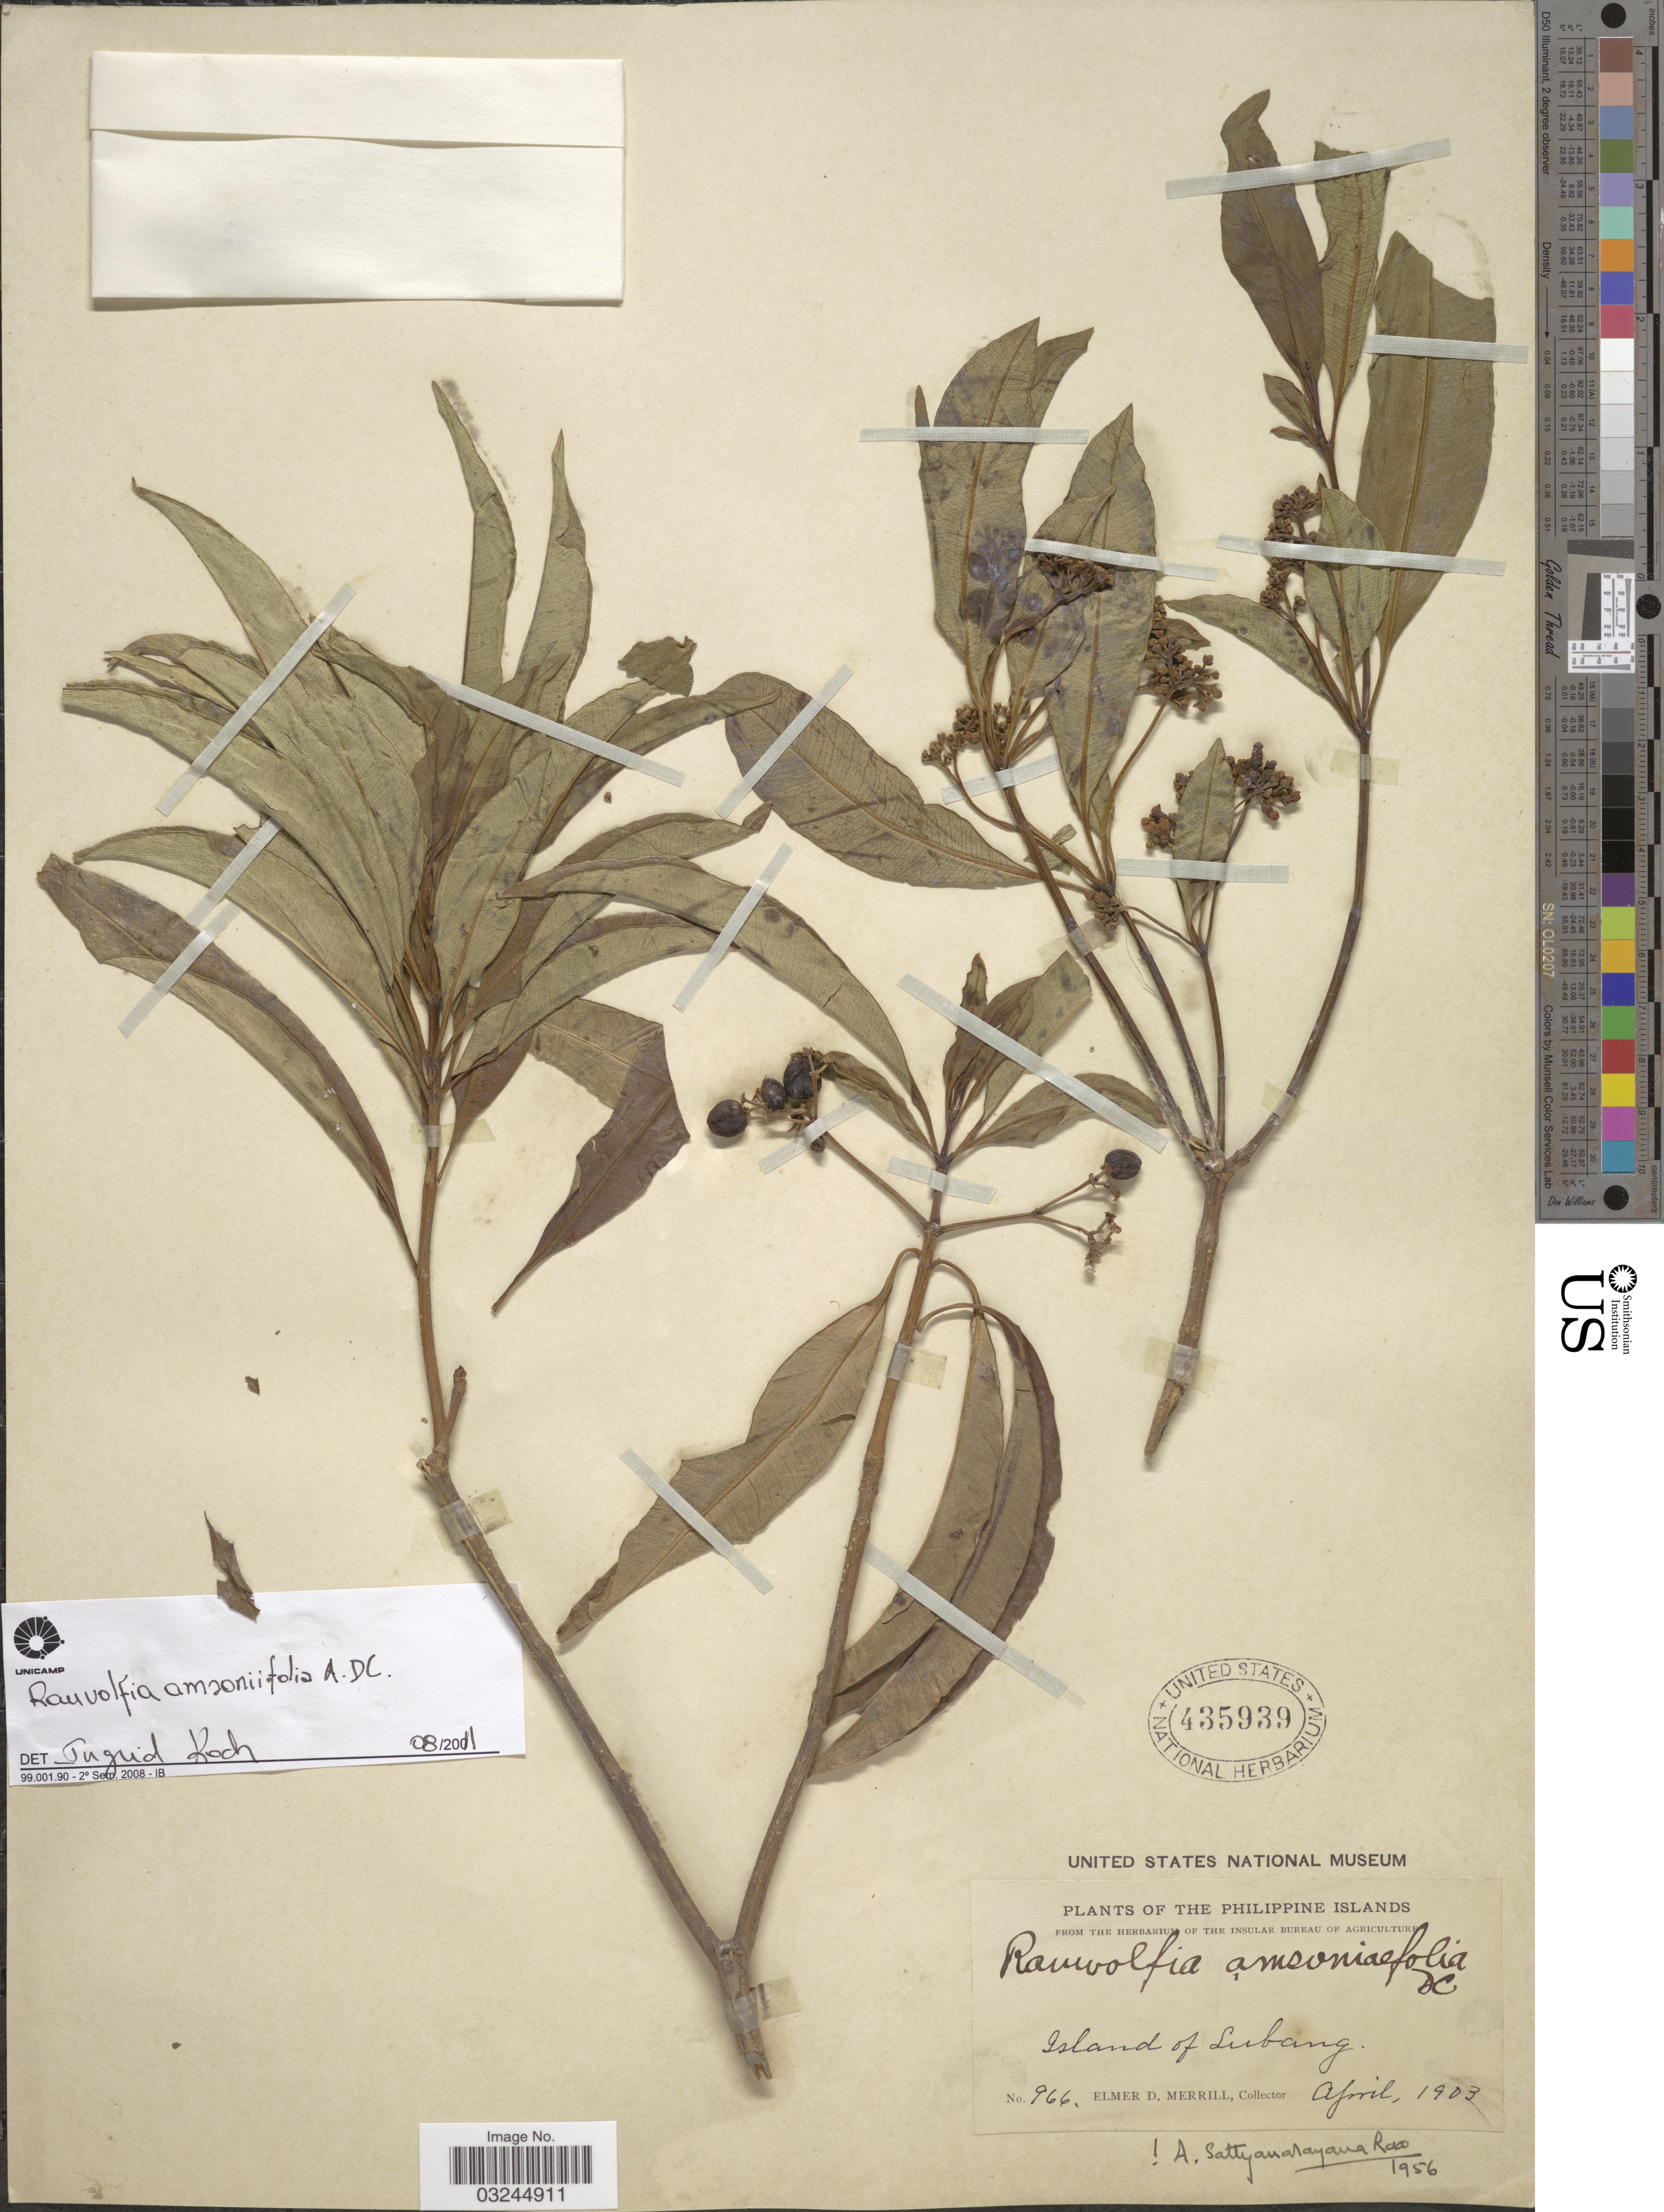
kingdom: Plantae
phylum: Tracheophyta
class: Magnoliopsida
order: Gentianales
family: Apocynaceae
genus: Rauvolfia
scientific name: Rauvolfia amsoniifolia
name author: A. DC.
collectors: E. D. Merrill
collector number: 966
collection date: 1903-04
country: Philippines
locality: Philippine Islands. Island of Lubang.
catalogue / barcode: US 435939